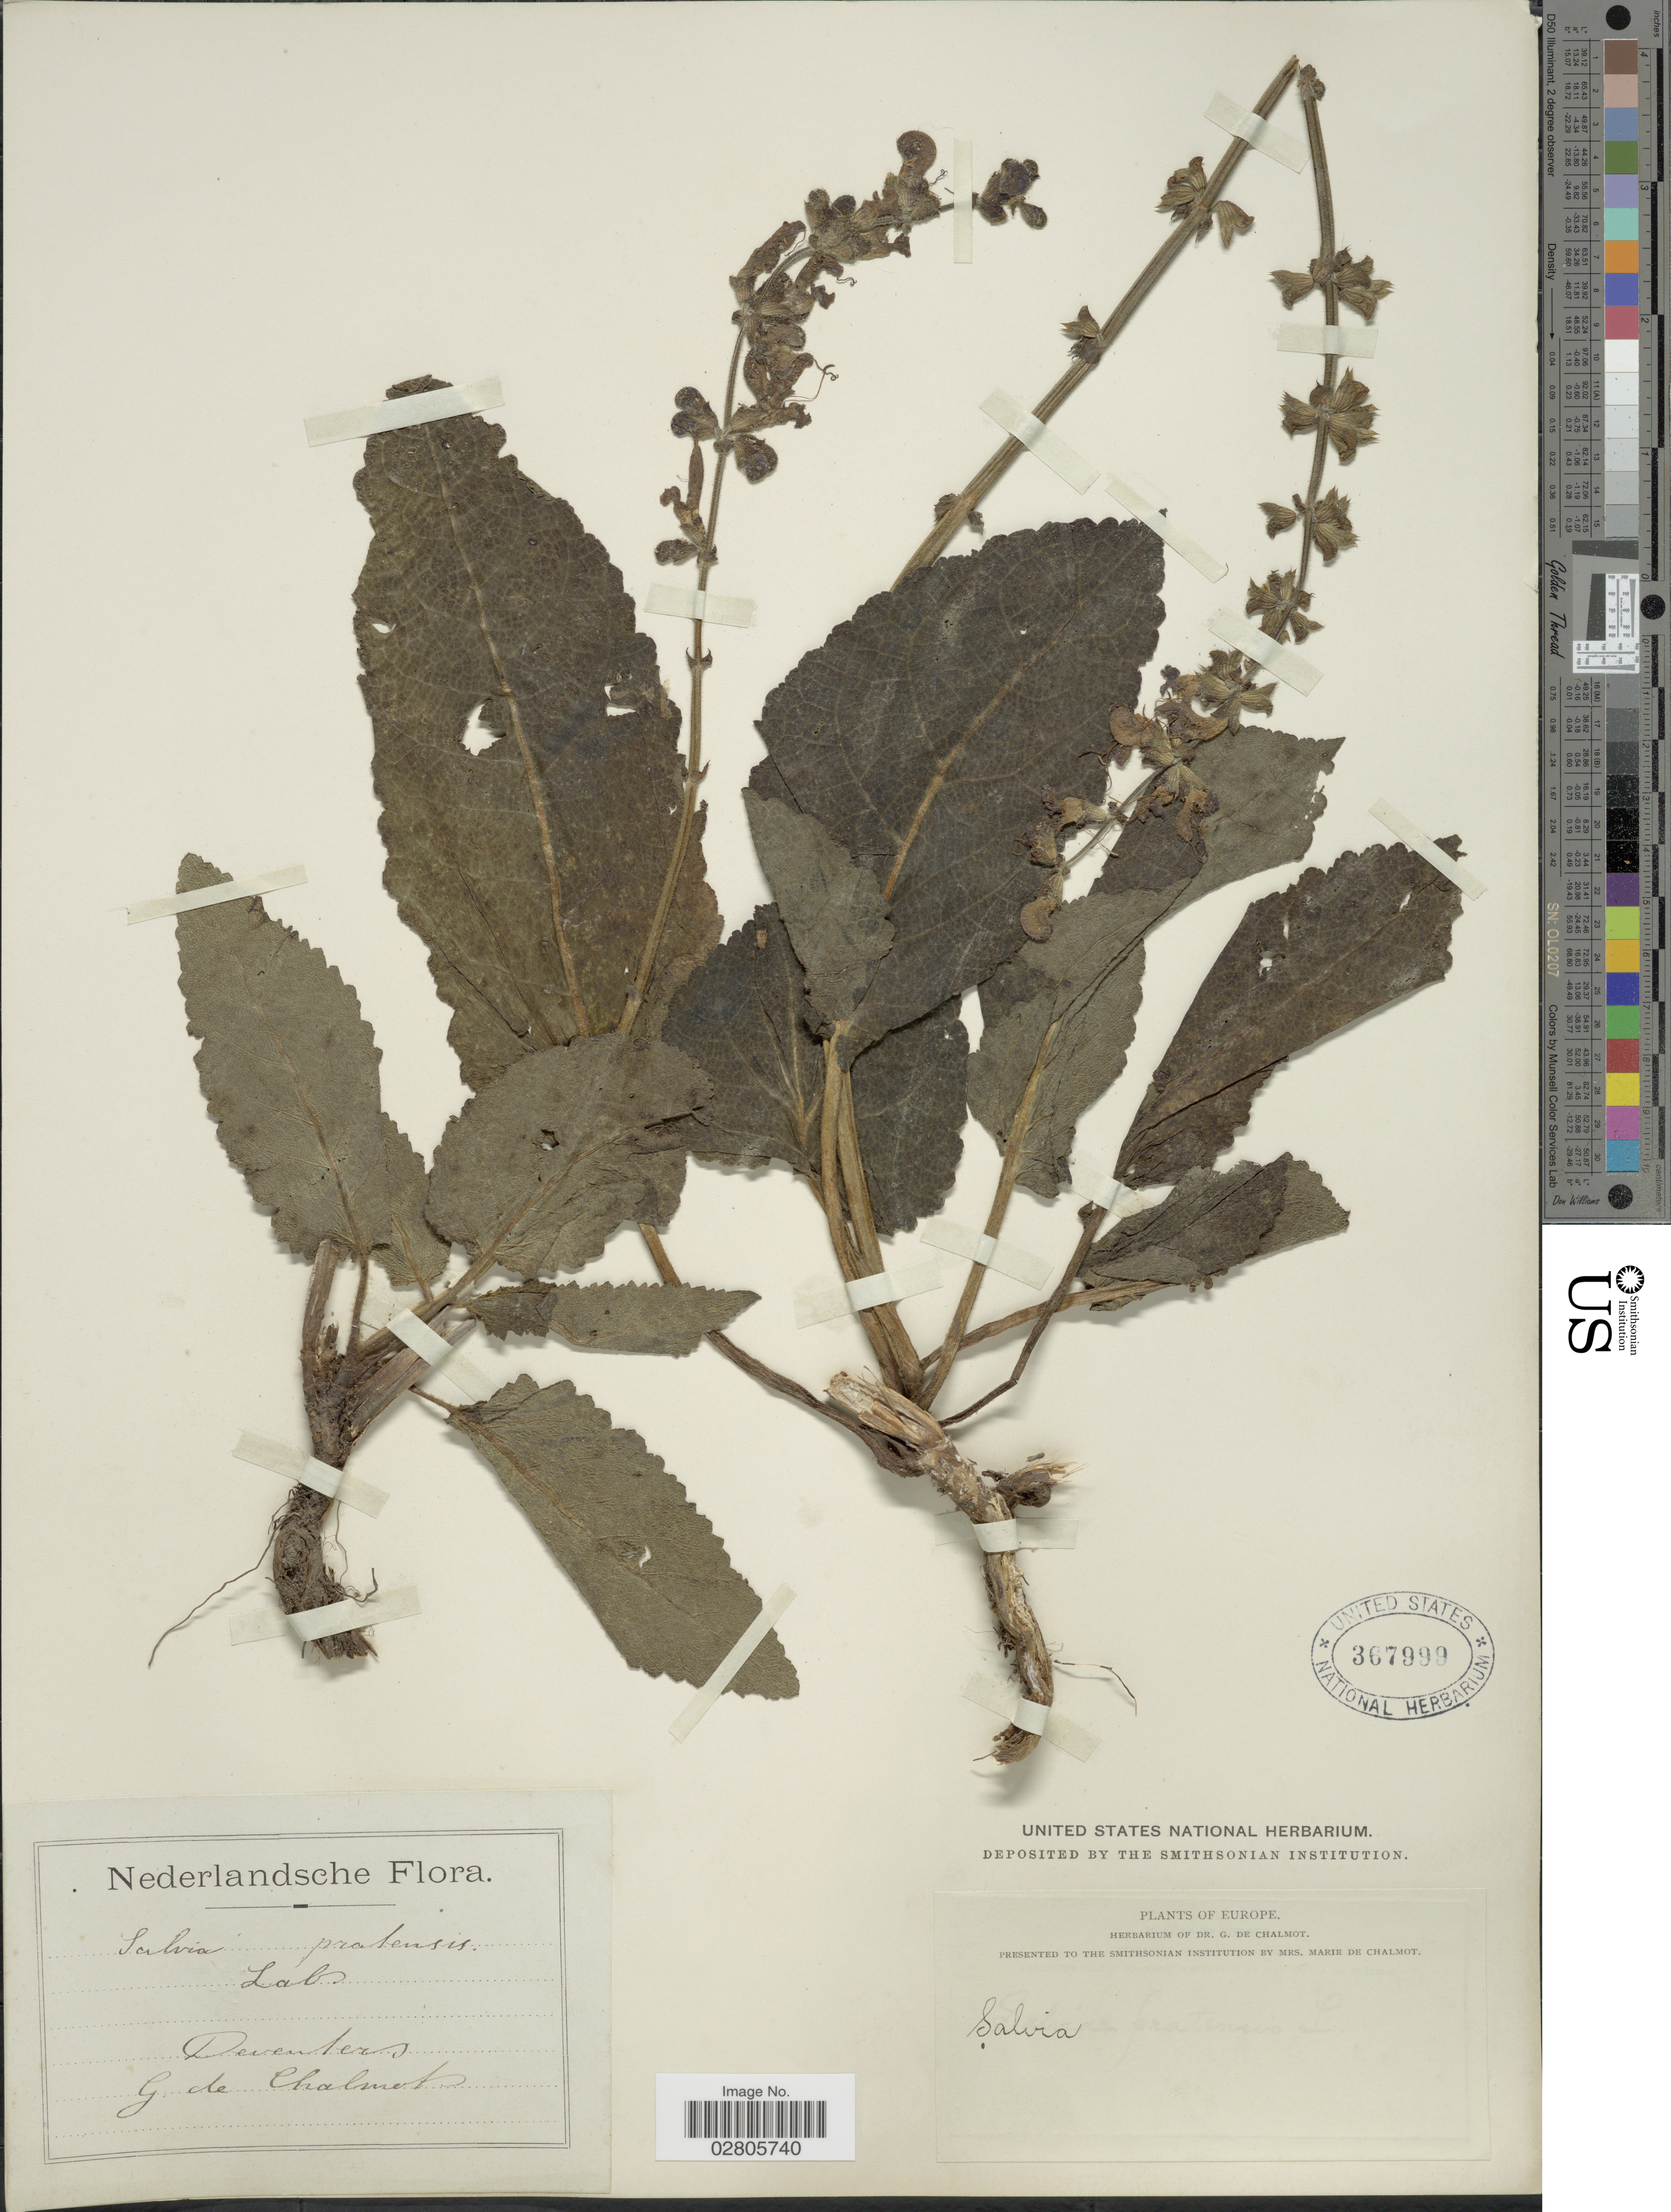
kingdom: Plantae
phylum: Tracheophyta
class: Magnoliopsida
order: Lamiales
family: Lamiaceae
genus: Salvia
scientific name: Salvia pratensis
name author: L.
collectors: G. de Chalmot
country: Netherlands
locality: Deventers.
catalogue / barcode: US 367999